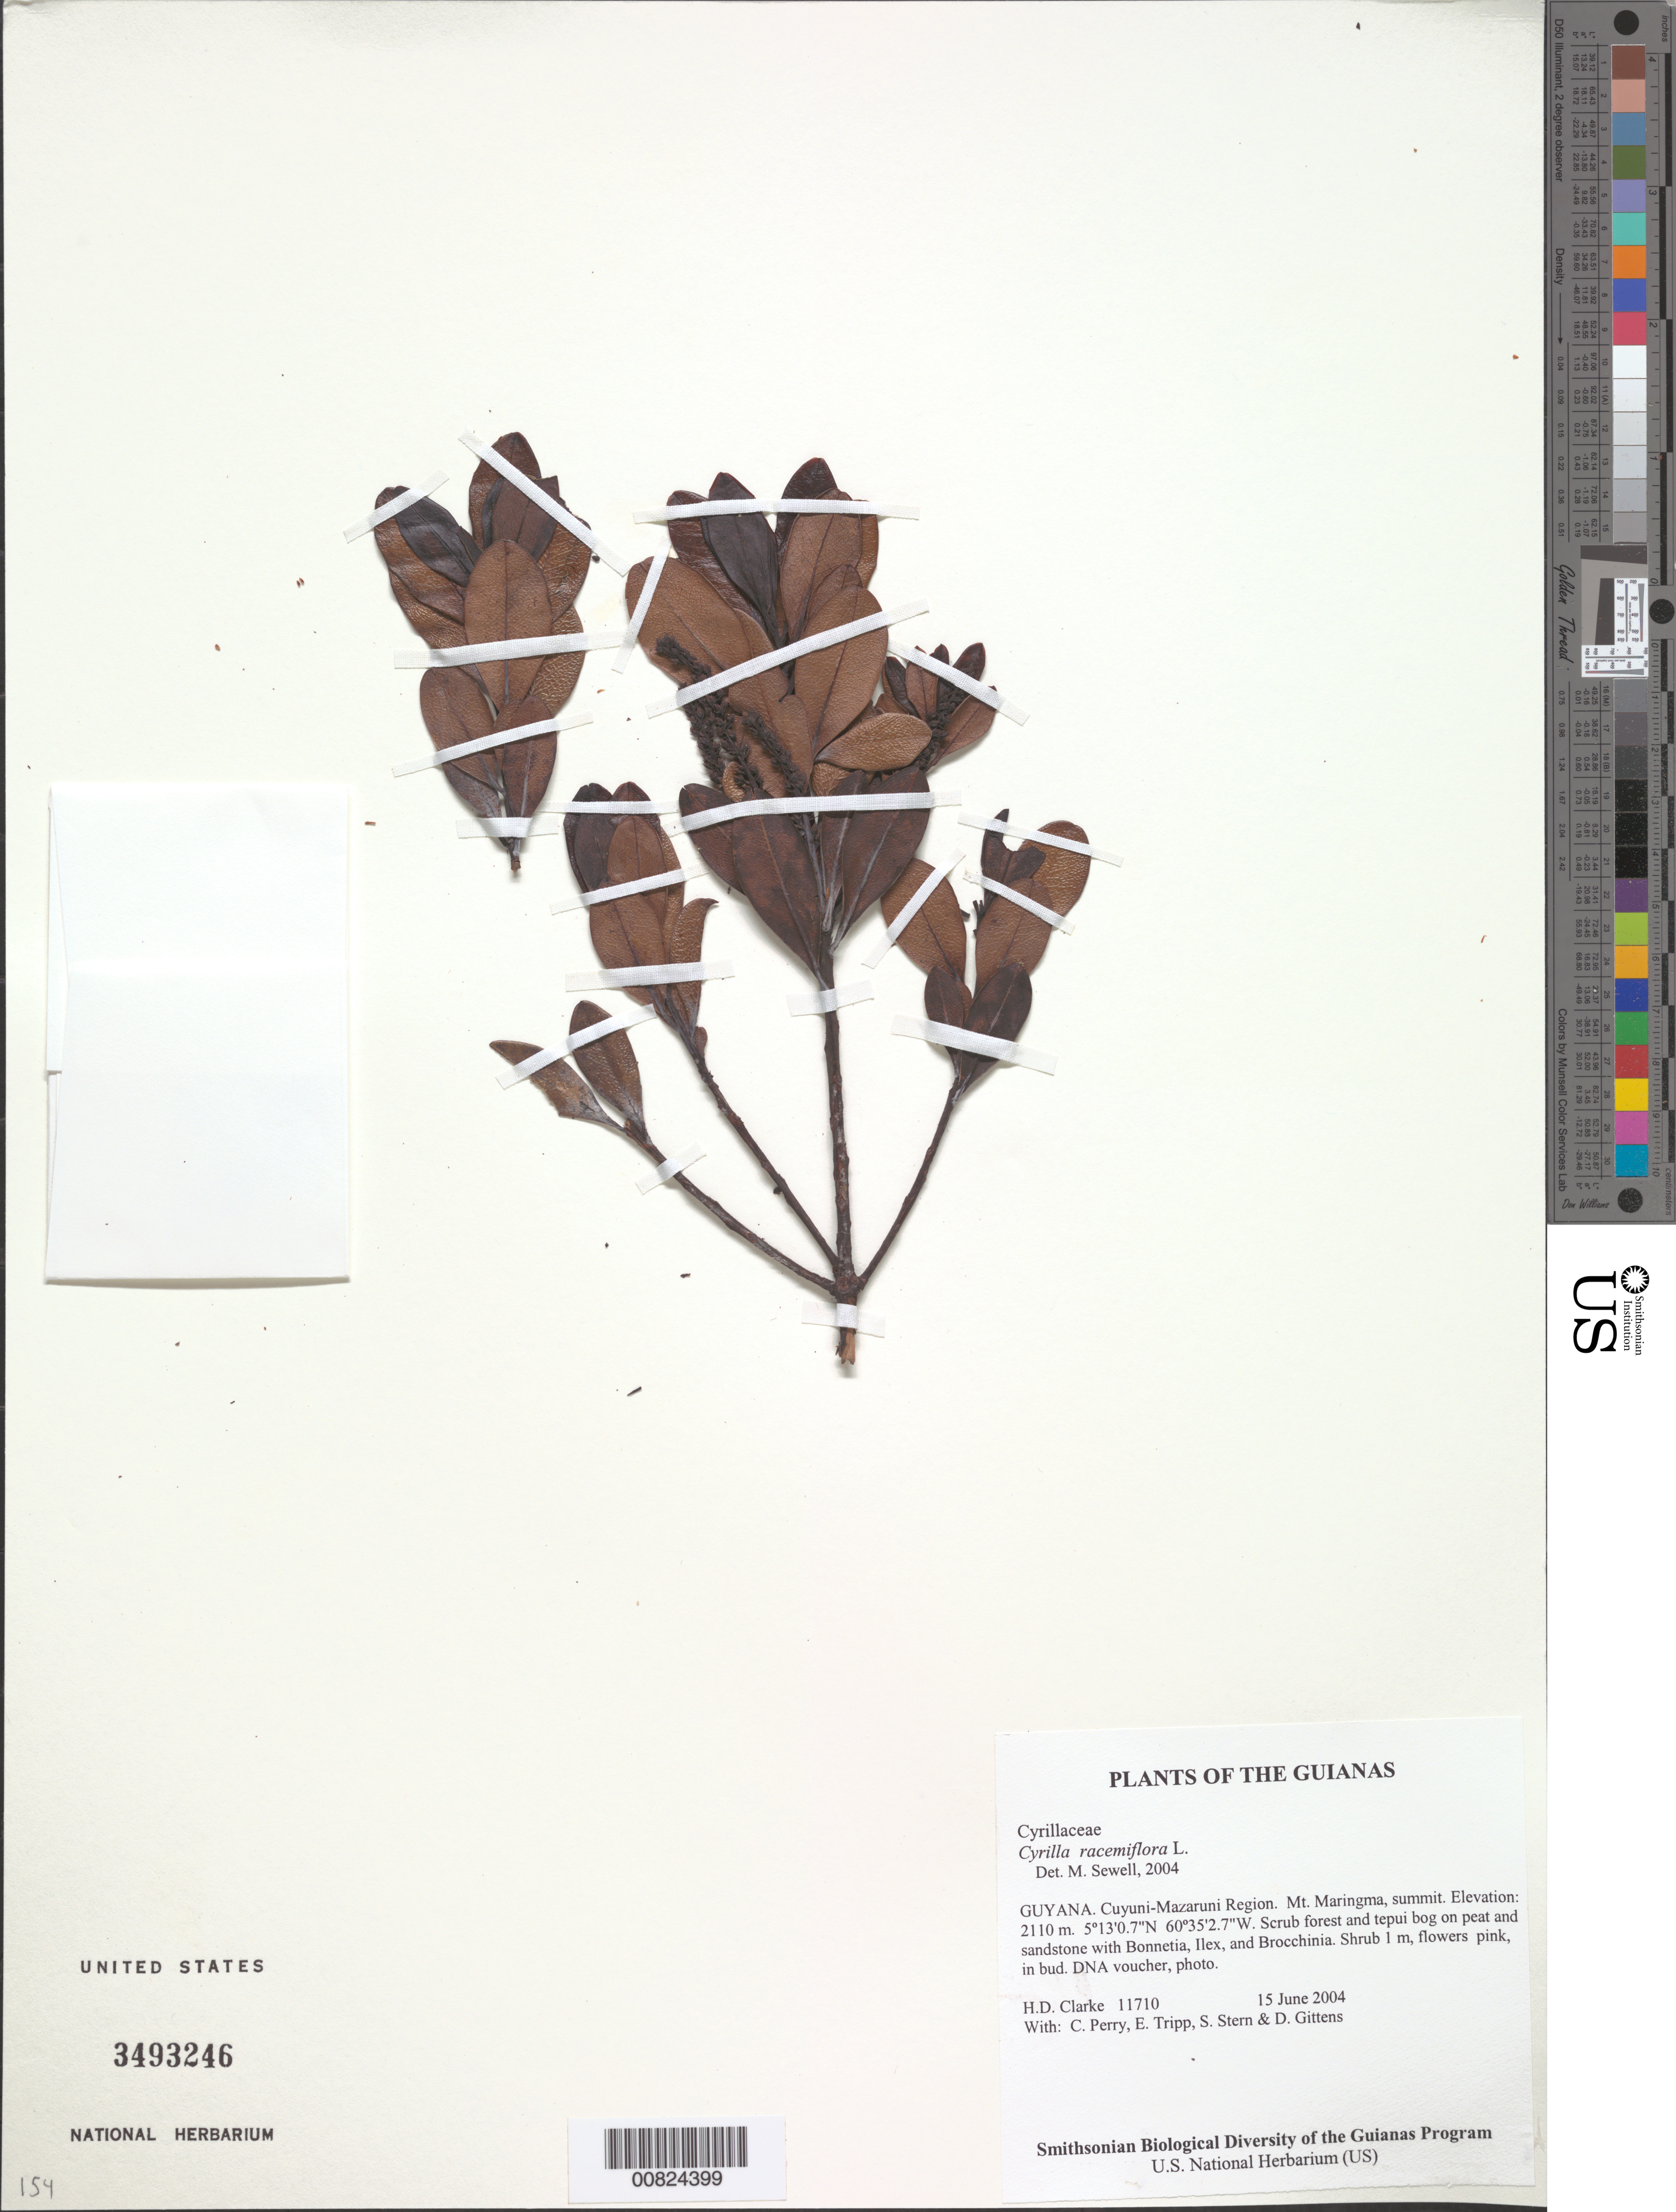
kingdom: Plantae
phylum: Tracheophyta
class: Magnoliopsida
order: Ericales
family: Cyrillaceae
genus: Cyrilla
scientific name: Cyrilla racemiflora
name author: L.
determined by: Sewell, M.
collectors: H. D. Clarke, C. Perry, E. Tripp, S. R. Stern & D. Gittens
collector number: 11710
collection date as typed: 15 June 2004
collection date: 2004-06-15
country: Guyana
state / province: Cuyuni-Mazaruni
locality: Mt. Maringma, summit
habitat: Scrub forest and tepui bog on peat and sandstone with Bonnetia, Ilex, and Brocchinia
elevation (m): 2110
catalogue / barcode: US 3493246